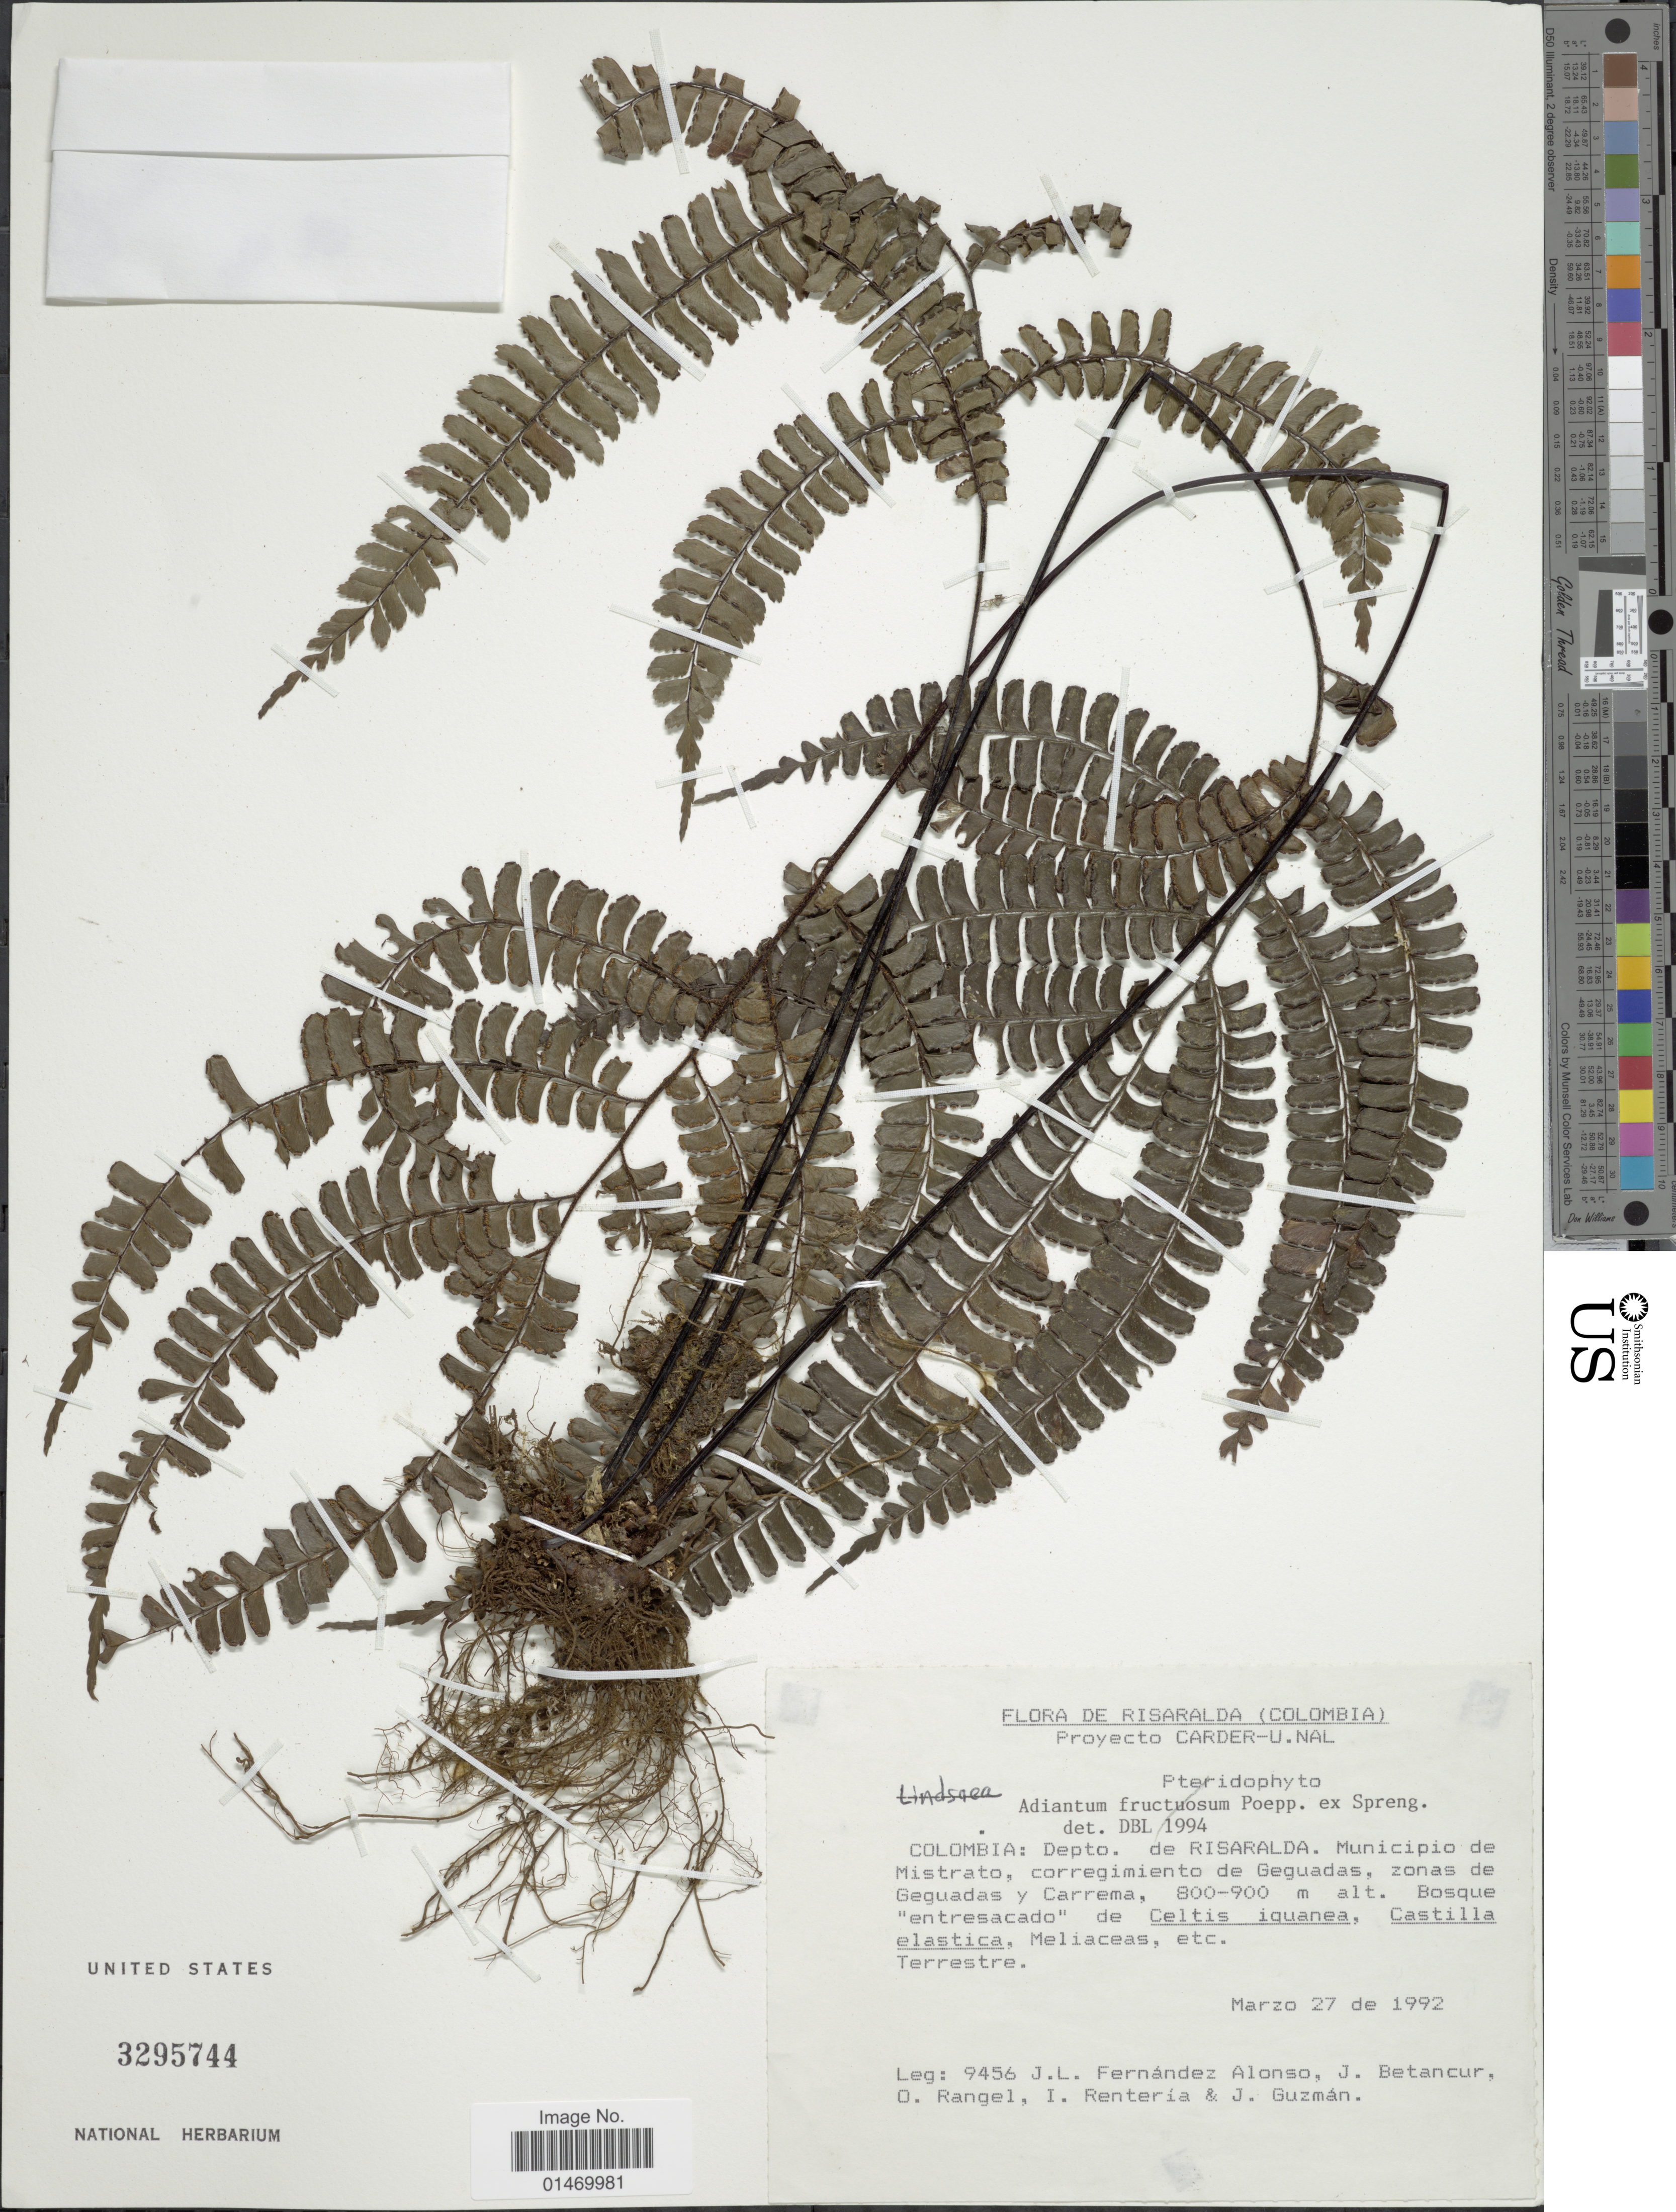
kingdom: Plantae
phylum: Tracheophyta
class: Polypodiopsida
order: Polypodiales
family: Pteridaceae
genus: Adiantum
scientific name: Adiantum cajennense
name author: Willd. ex Klotzsch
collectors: J. L. Fernández-Alonso, J. Betancur, O. Rangel, I. Renteria & J. Guzman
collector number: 9456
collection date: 1992-03-27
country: Colombia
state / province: Risaralda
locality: Colombia, Municipio de Mistrato, corregimiento de Geguadas, zonas de Geguadas y Carrema.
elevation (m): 800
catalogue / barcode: US 3295744